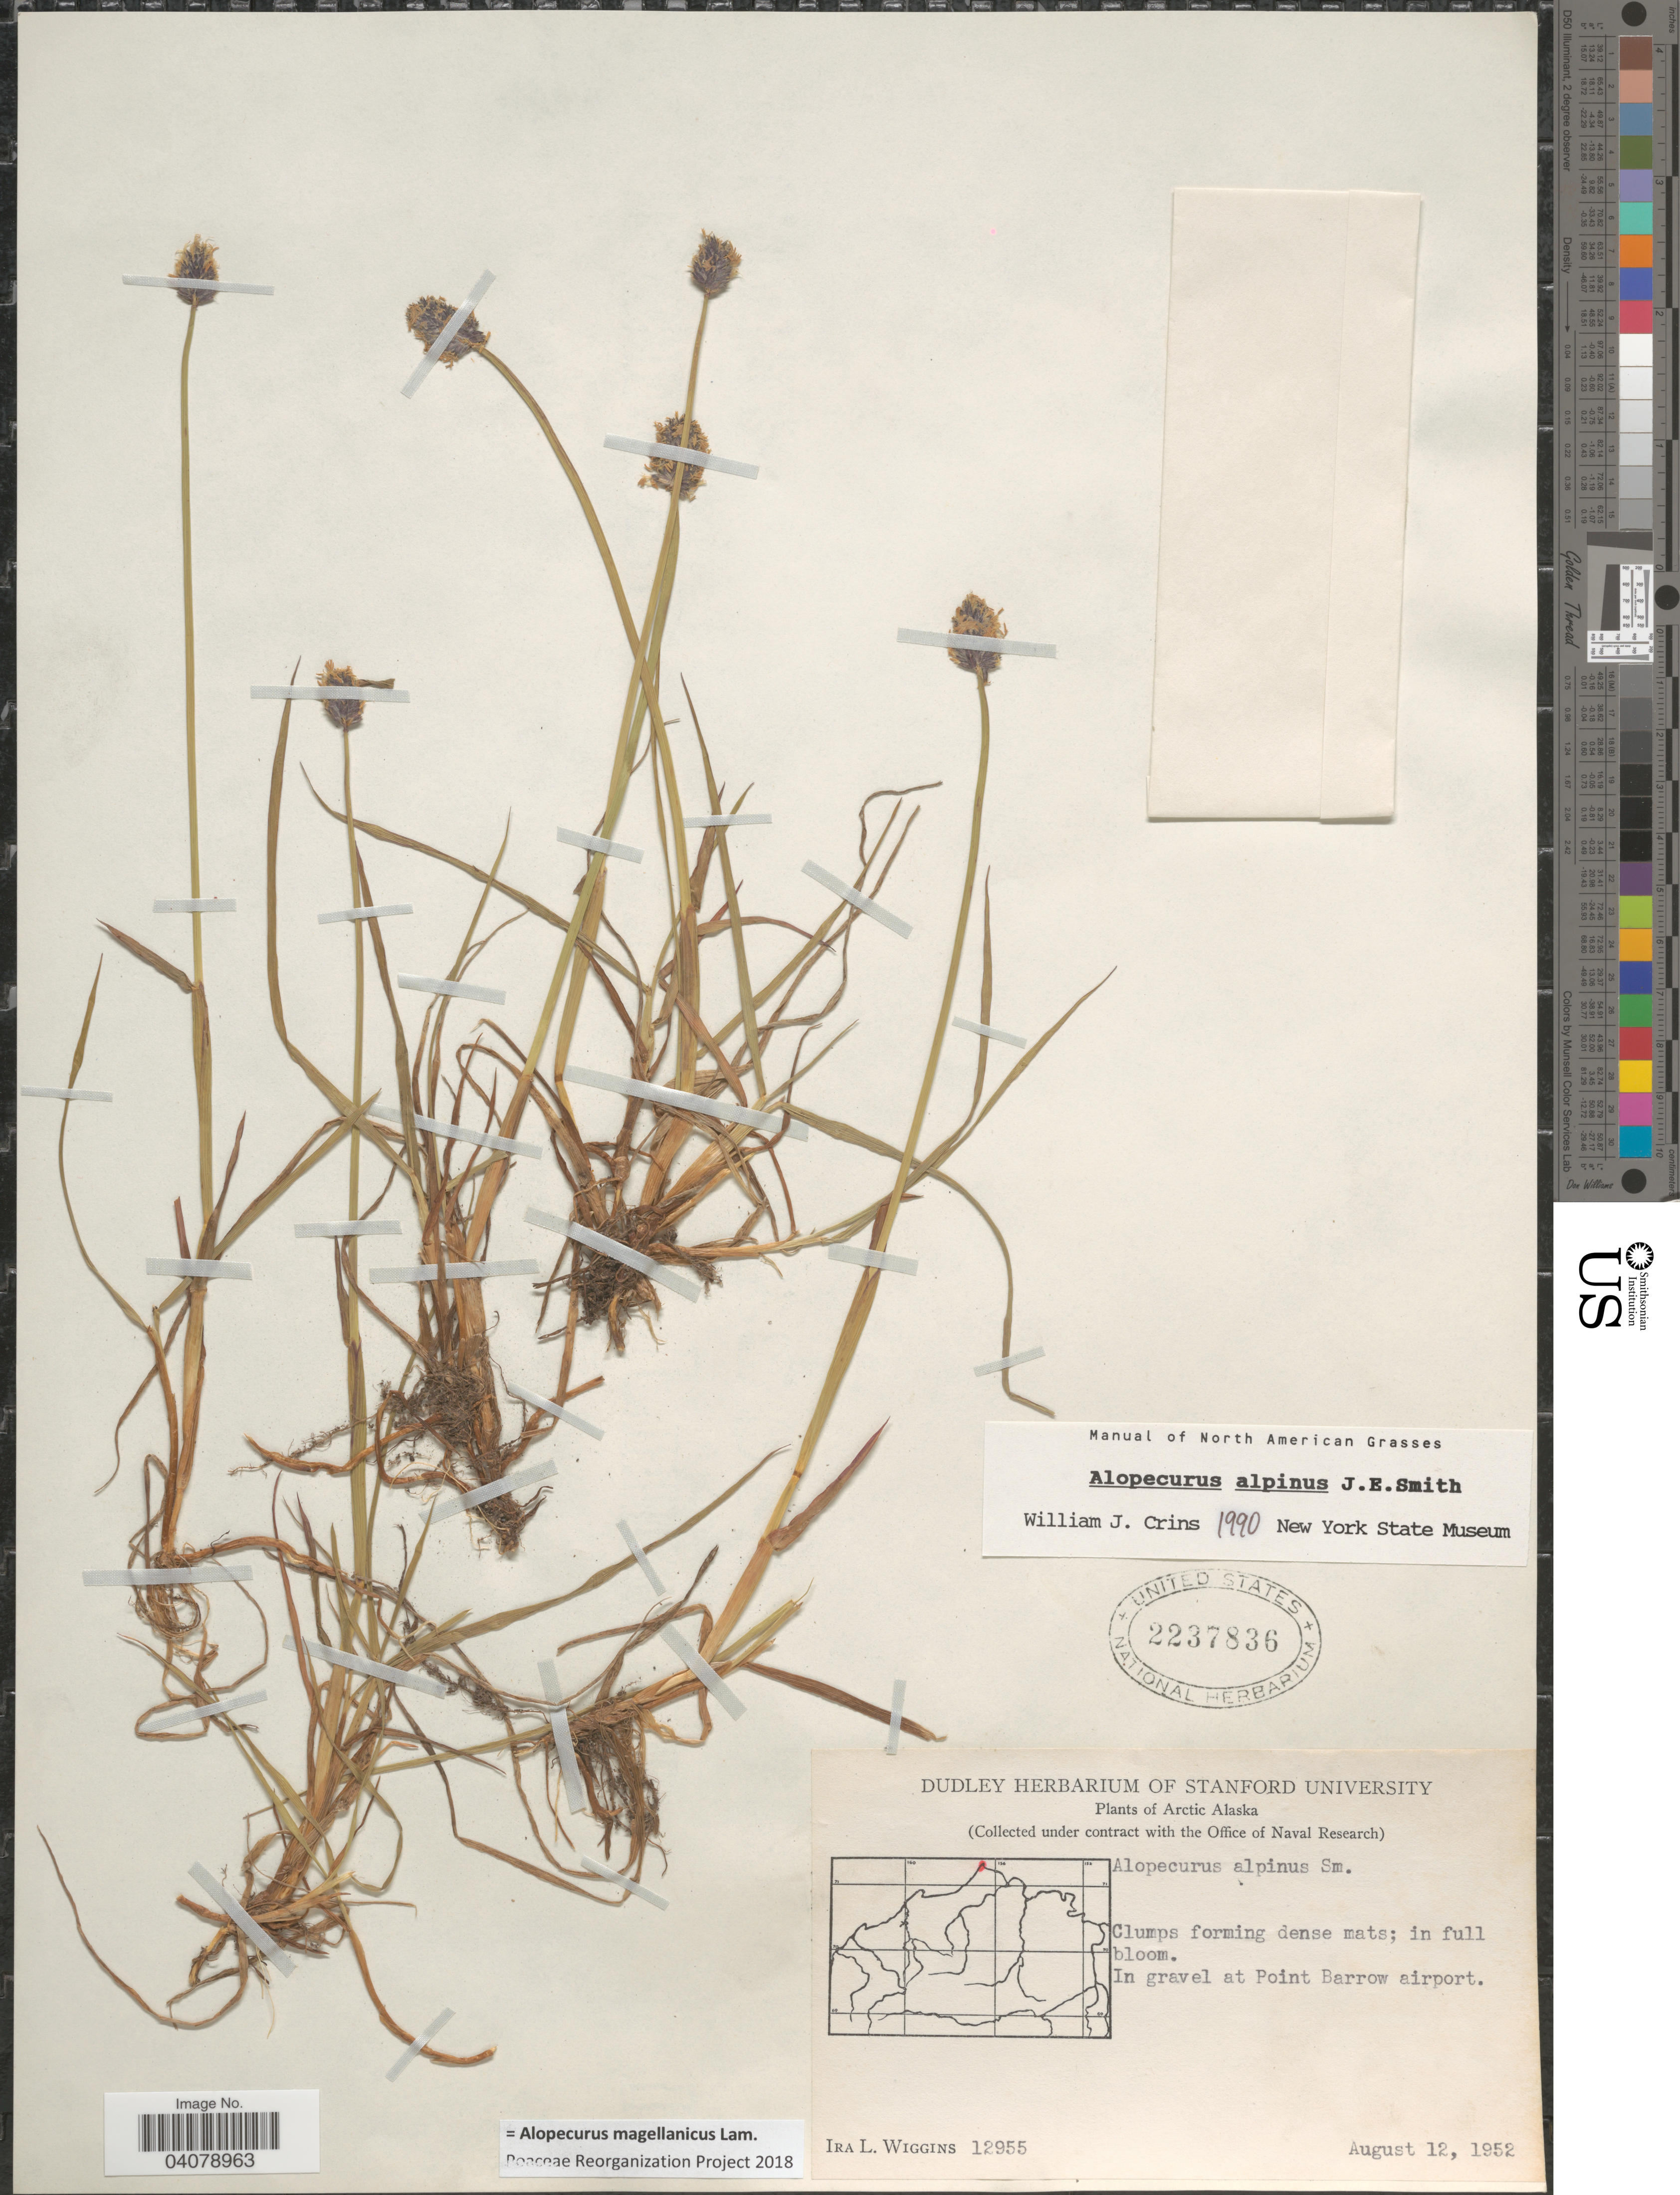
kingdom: Plantae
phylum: Tracheophyta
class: Liliopsida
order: Poales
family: Poaceae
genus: Alopecurus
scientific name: Alopecurus magellanicus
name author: Lam.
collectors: I. L. Wiggins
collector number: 12955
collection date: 1952-08-12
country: United States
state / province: Alaska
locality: Arctic Alaska. In gravel at Point Barrow airport.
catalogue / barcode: US 2237836